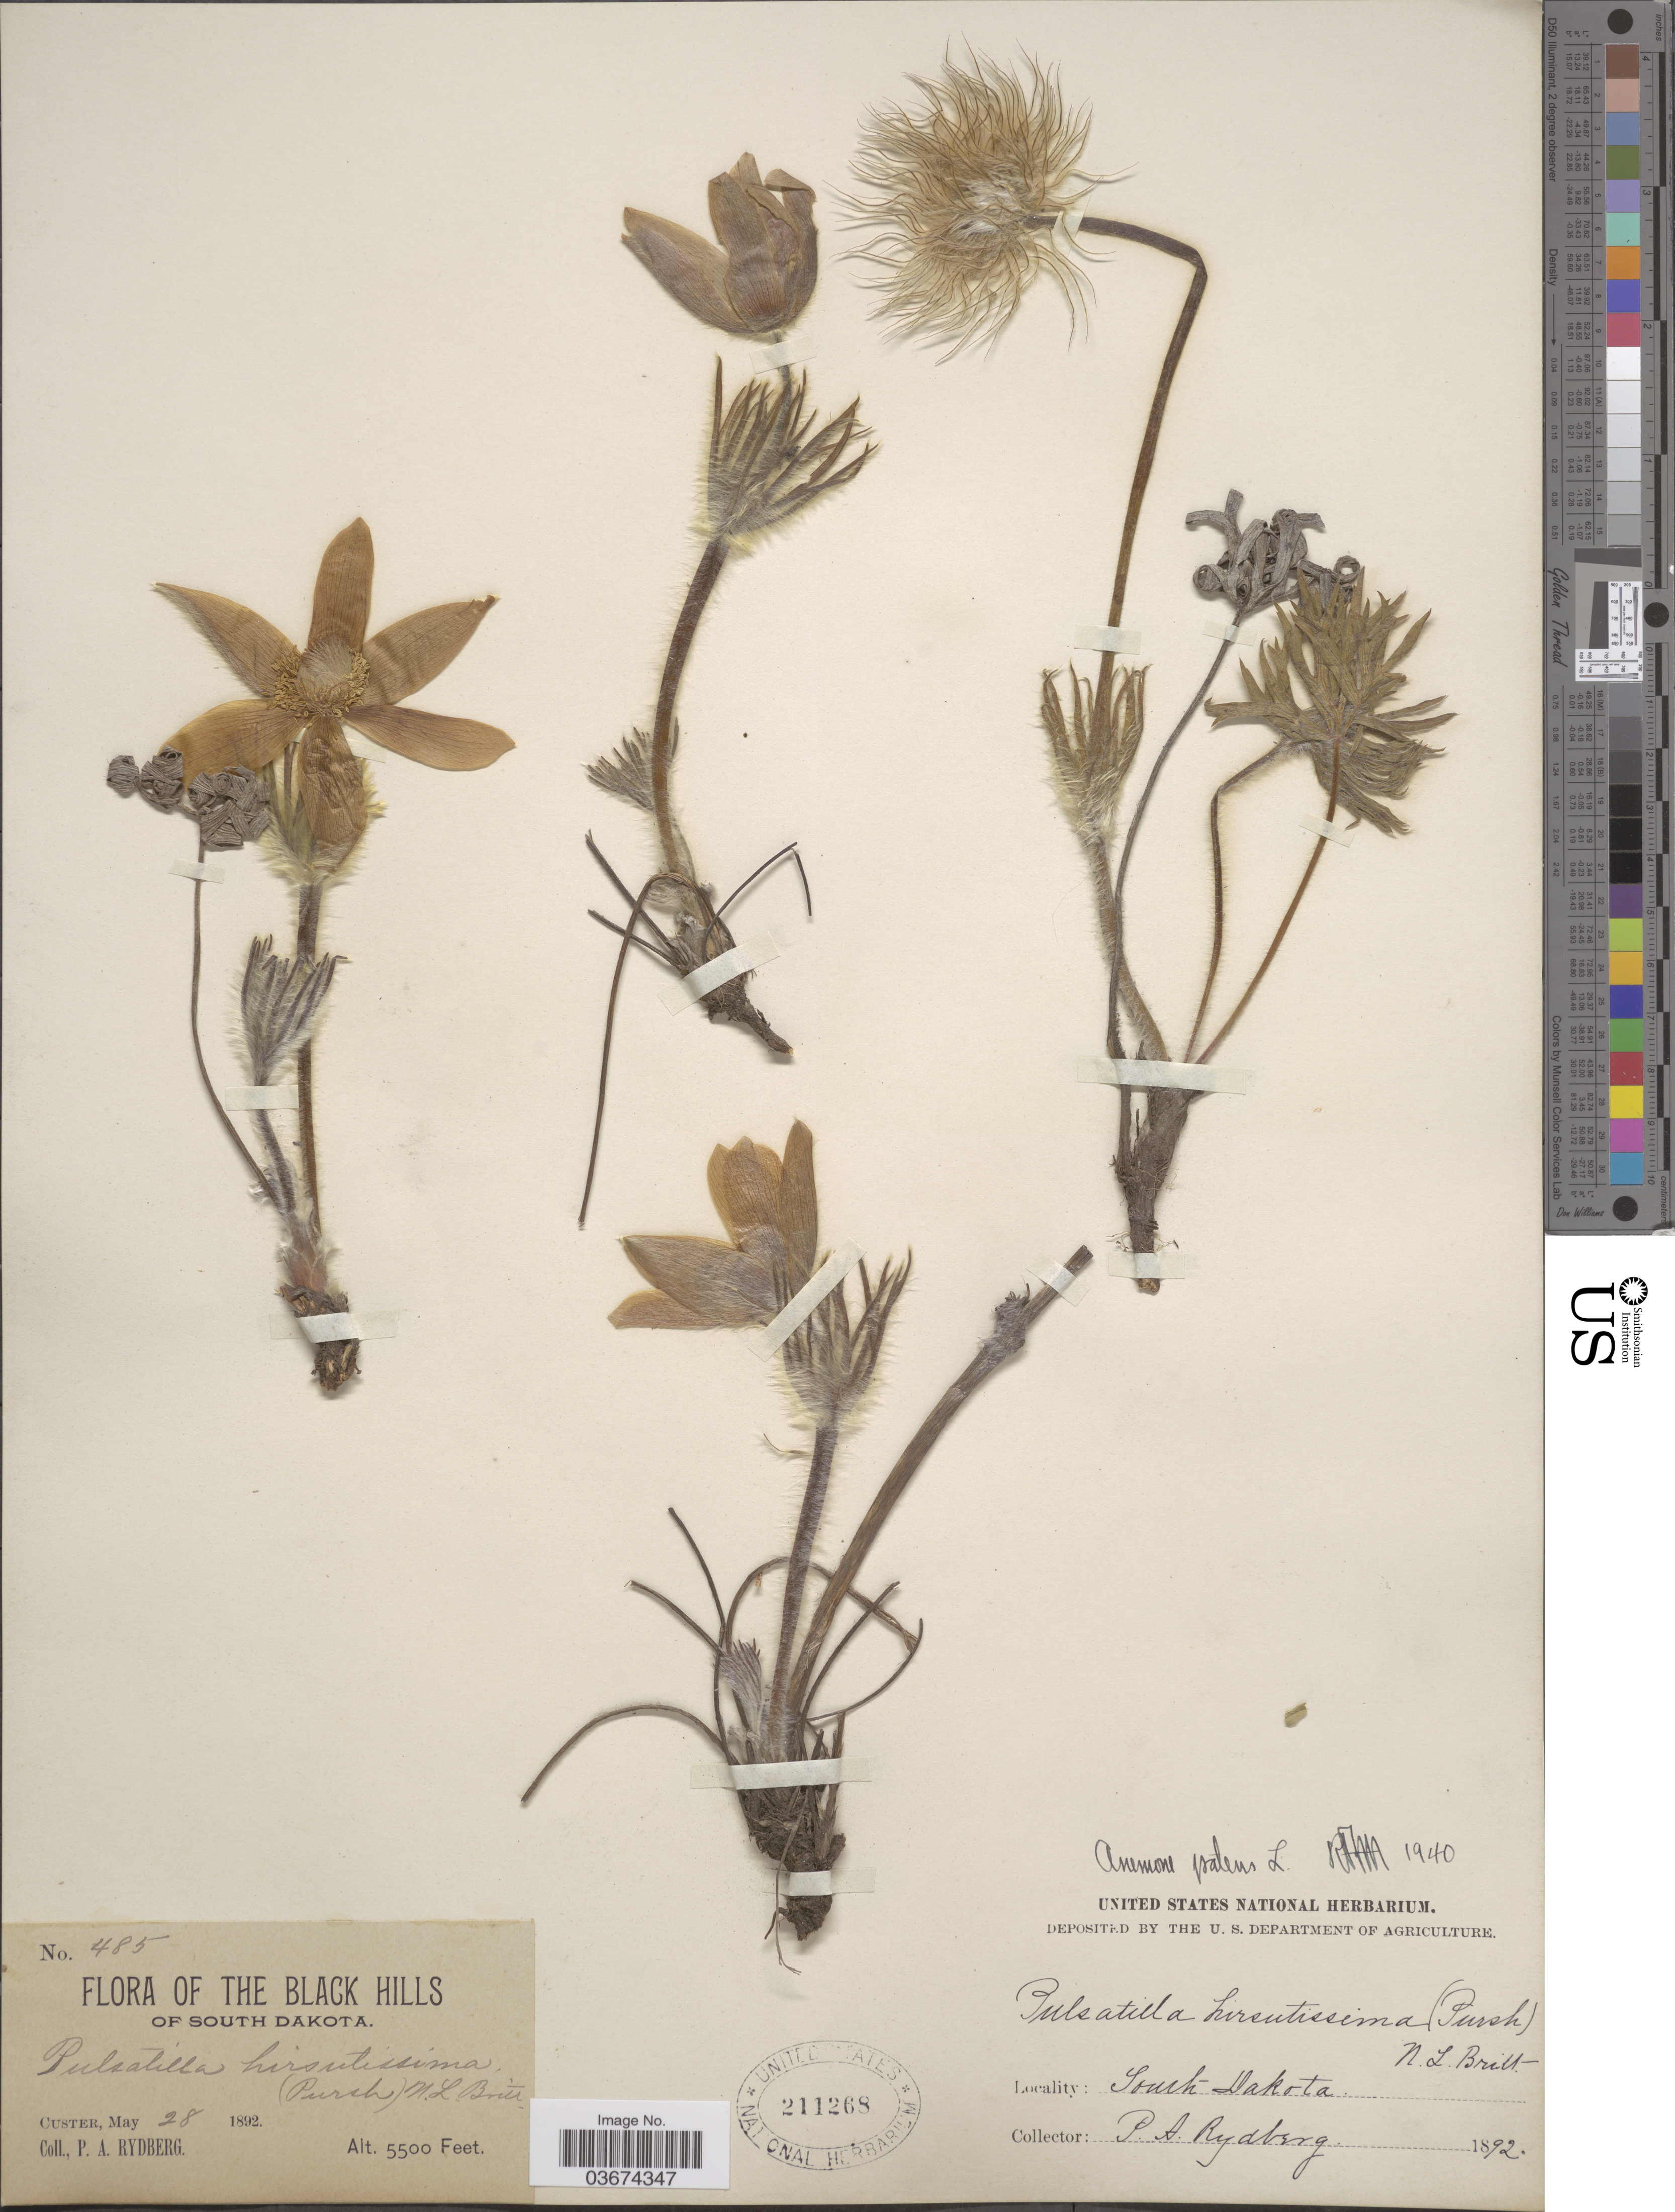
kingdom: Plantae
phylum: Tracheophyta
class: Magnoliopsida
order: Ranunculales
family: Ranunculaceae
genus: Pulsatilla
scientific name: Pulsatilla nuttalliana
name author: (DC.) Bercht. & J. Presl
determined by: Strong, Mark T., (BOT), Smithsonian Institution - National Museum of Natural History (UNITED STATES)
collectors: P. A. Rydberg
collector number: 485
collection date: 1892-05-28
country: United States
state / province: South Dakota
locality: The Black Hills of South Dakota. Custer.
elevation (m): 1676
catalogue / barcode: US 211268